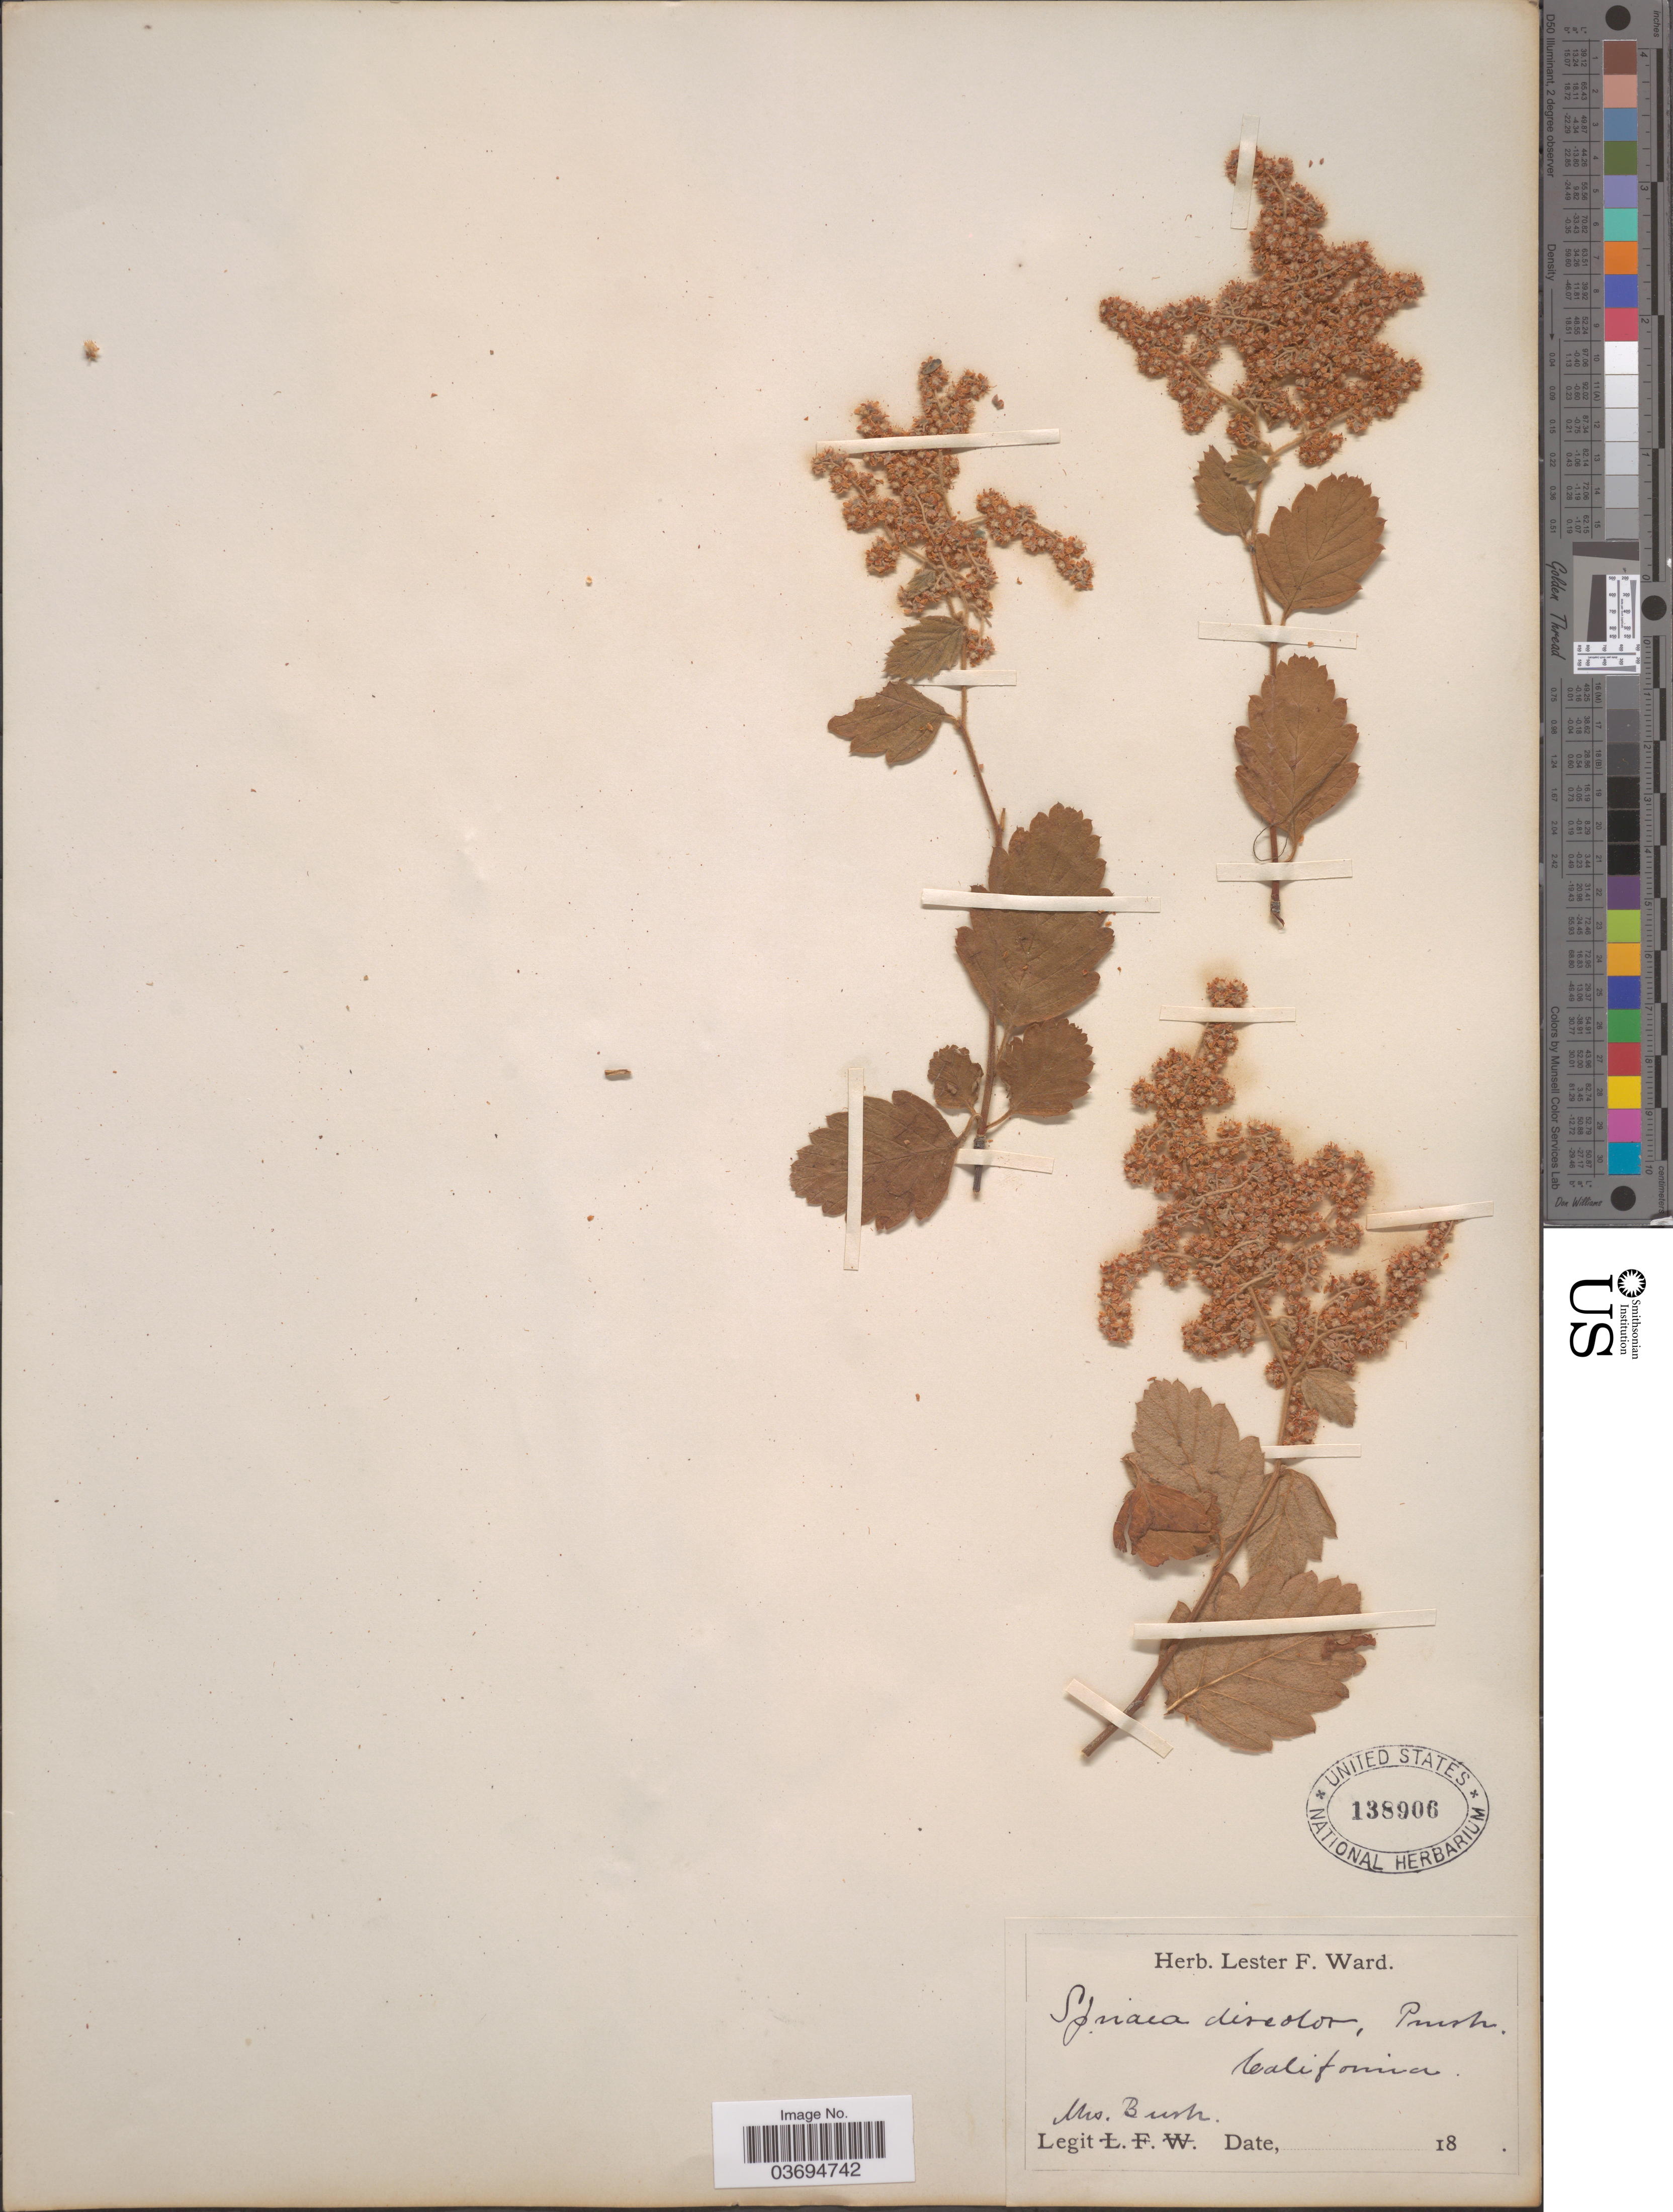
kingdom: Plantae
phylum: Tracheophyta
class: Magnoliopsida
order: Rosales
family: Rosaceae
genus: Holodiscus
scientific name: Holodiscus discolor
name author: (Pursh) Maxim.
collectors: Rush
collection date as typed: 18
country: United States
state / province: California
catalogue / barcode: US 138906